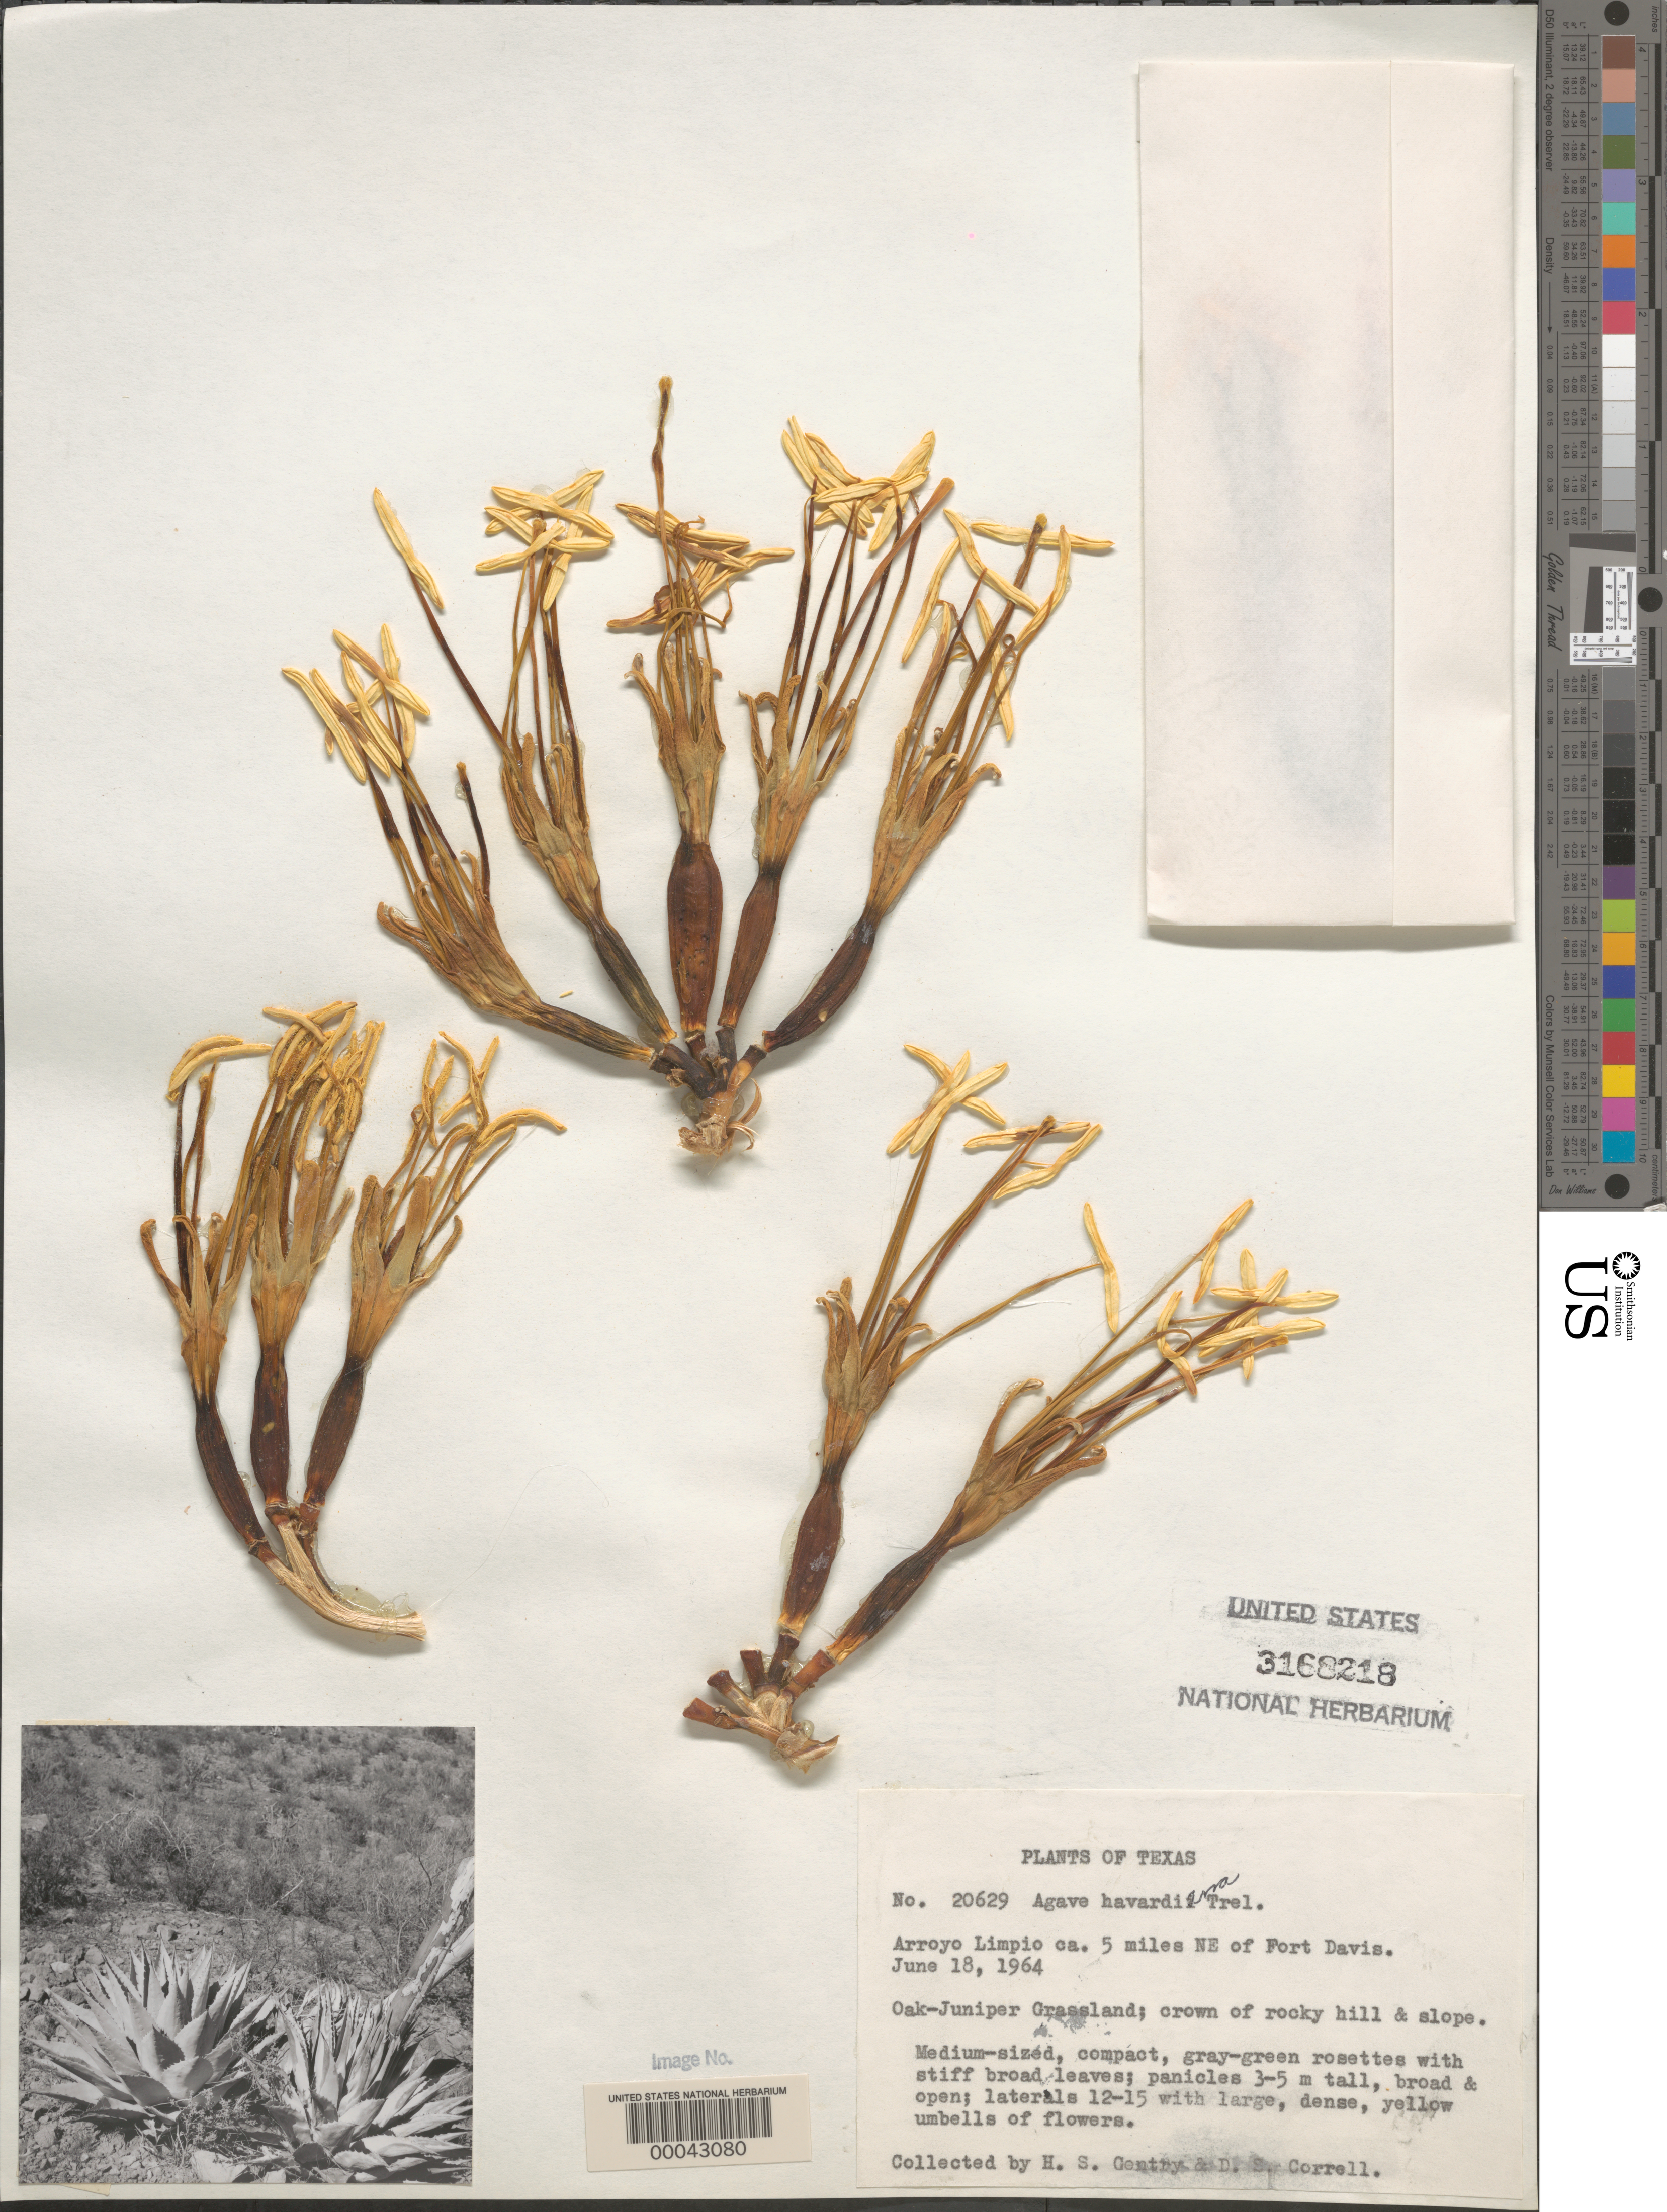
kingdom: Plantae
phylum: Tracheophyta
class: Liliopsida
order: Asparagales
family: Asparagaceae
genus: Agave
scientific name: Agave havardiana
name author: Trel.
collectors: H. S. Gentry & D. S. Correll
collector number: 20629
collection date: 1964-06-18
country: United States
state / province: Texas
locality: Arroyo Limpio ca. 5 miles NE of Fort Davis. Oak-Juniper Grassland; crown of rocky hill & slope.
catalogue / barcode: US 3168218